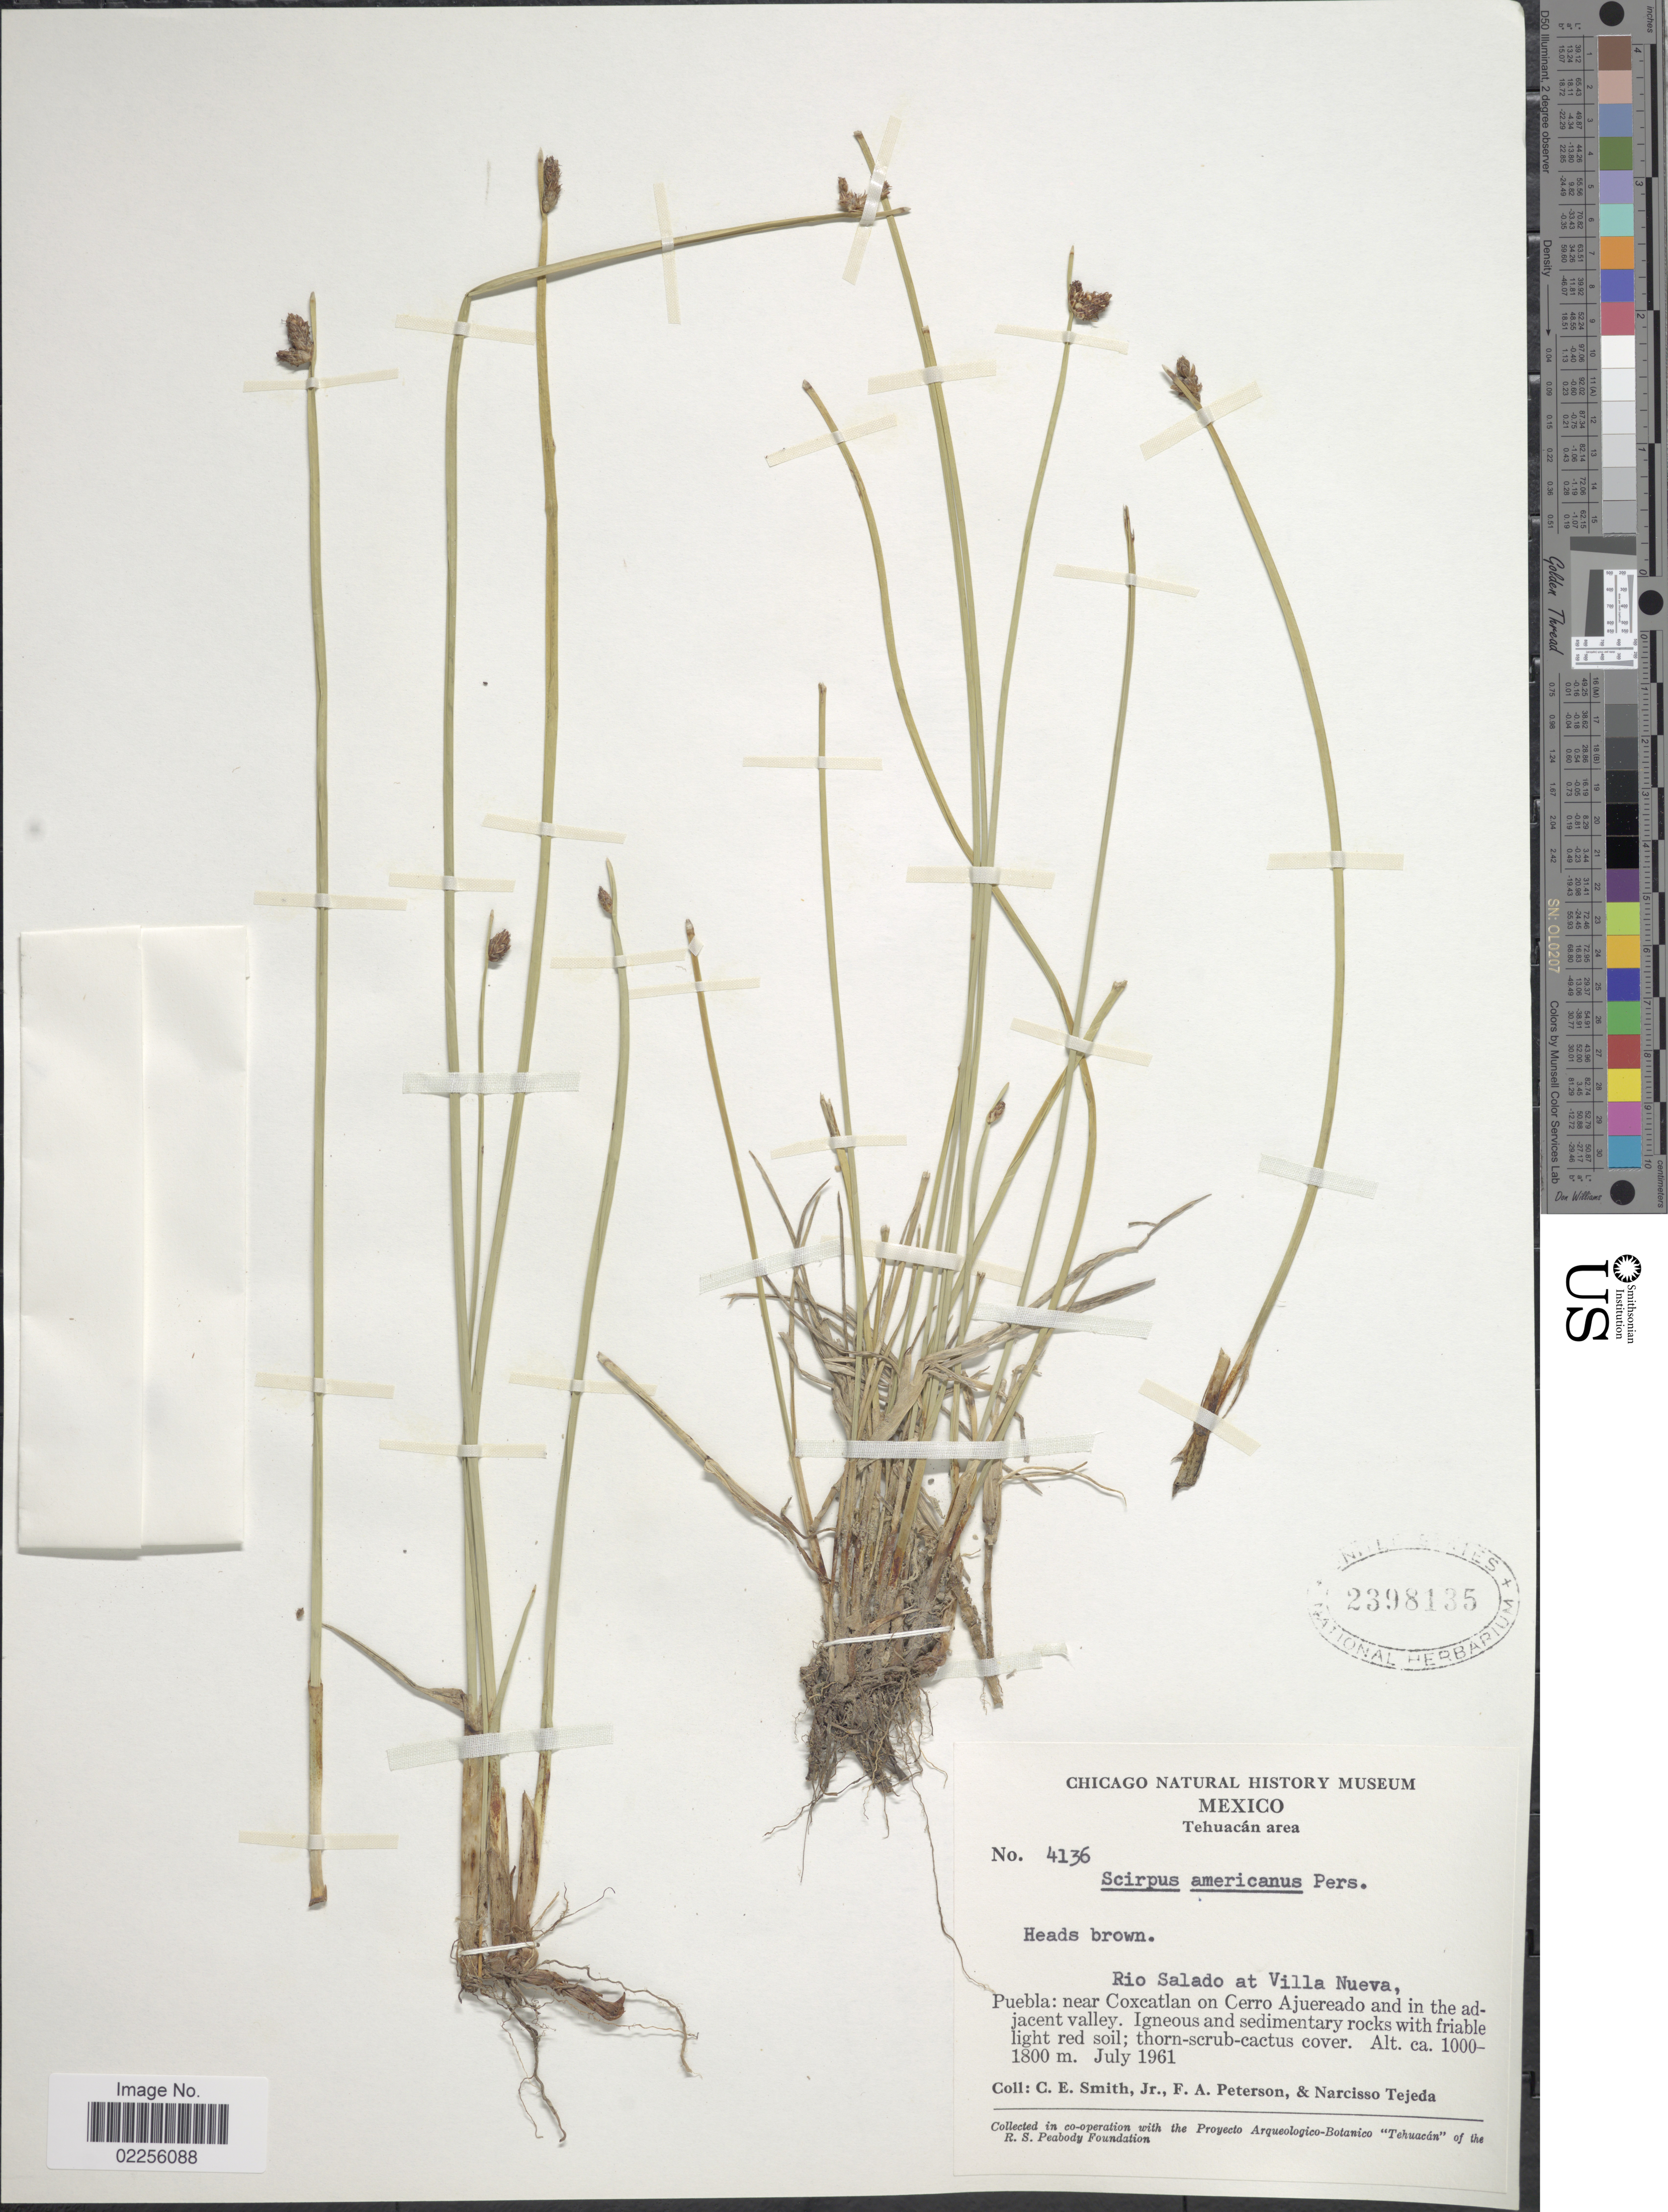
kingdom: Plantae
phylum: Tracheophyta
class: Liliopsida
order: Poales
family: Cyperaceae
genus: Schoenoplectus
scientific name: Schoenoplectus pungens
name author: (Vahl) Palla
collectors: C. E. Smith Jr., F. A. Peterson & N. Tejeda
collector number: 4136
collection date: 1961-07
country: Mexico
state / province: Puebla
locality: Tehuacán area, Rio Salado at Villa Nueva, near Coxctlan on cerro Ajuereado and in the adjacent valley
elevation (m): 1000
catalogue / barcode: US 2398135